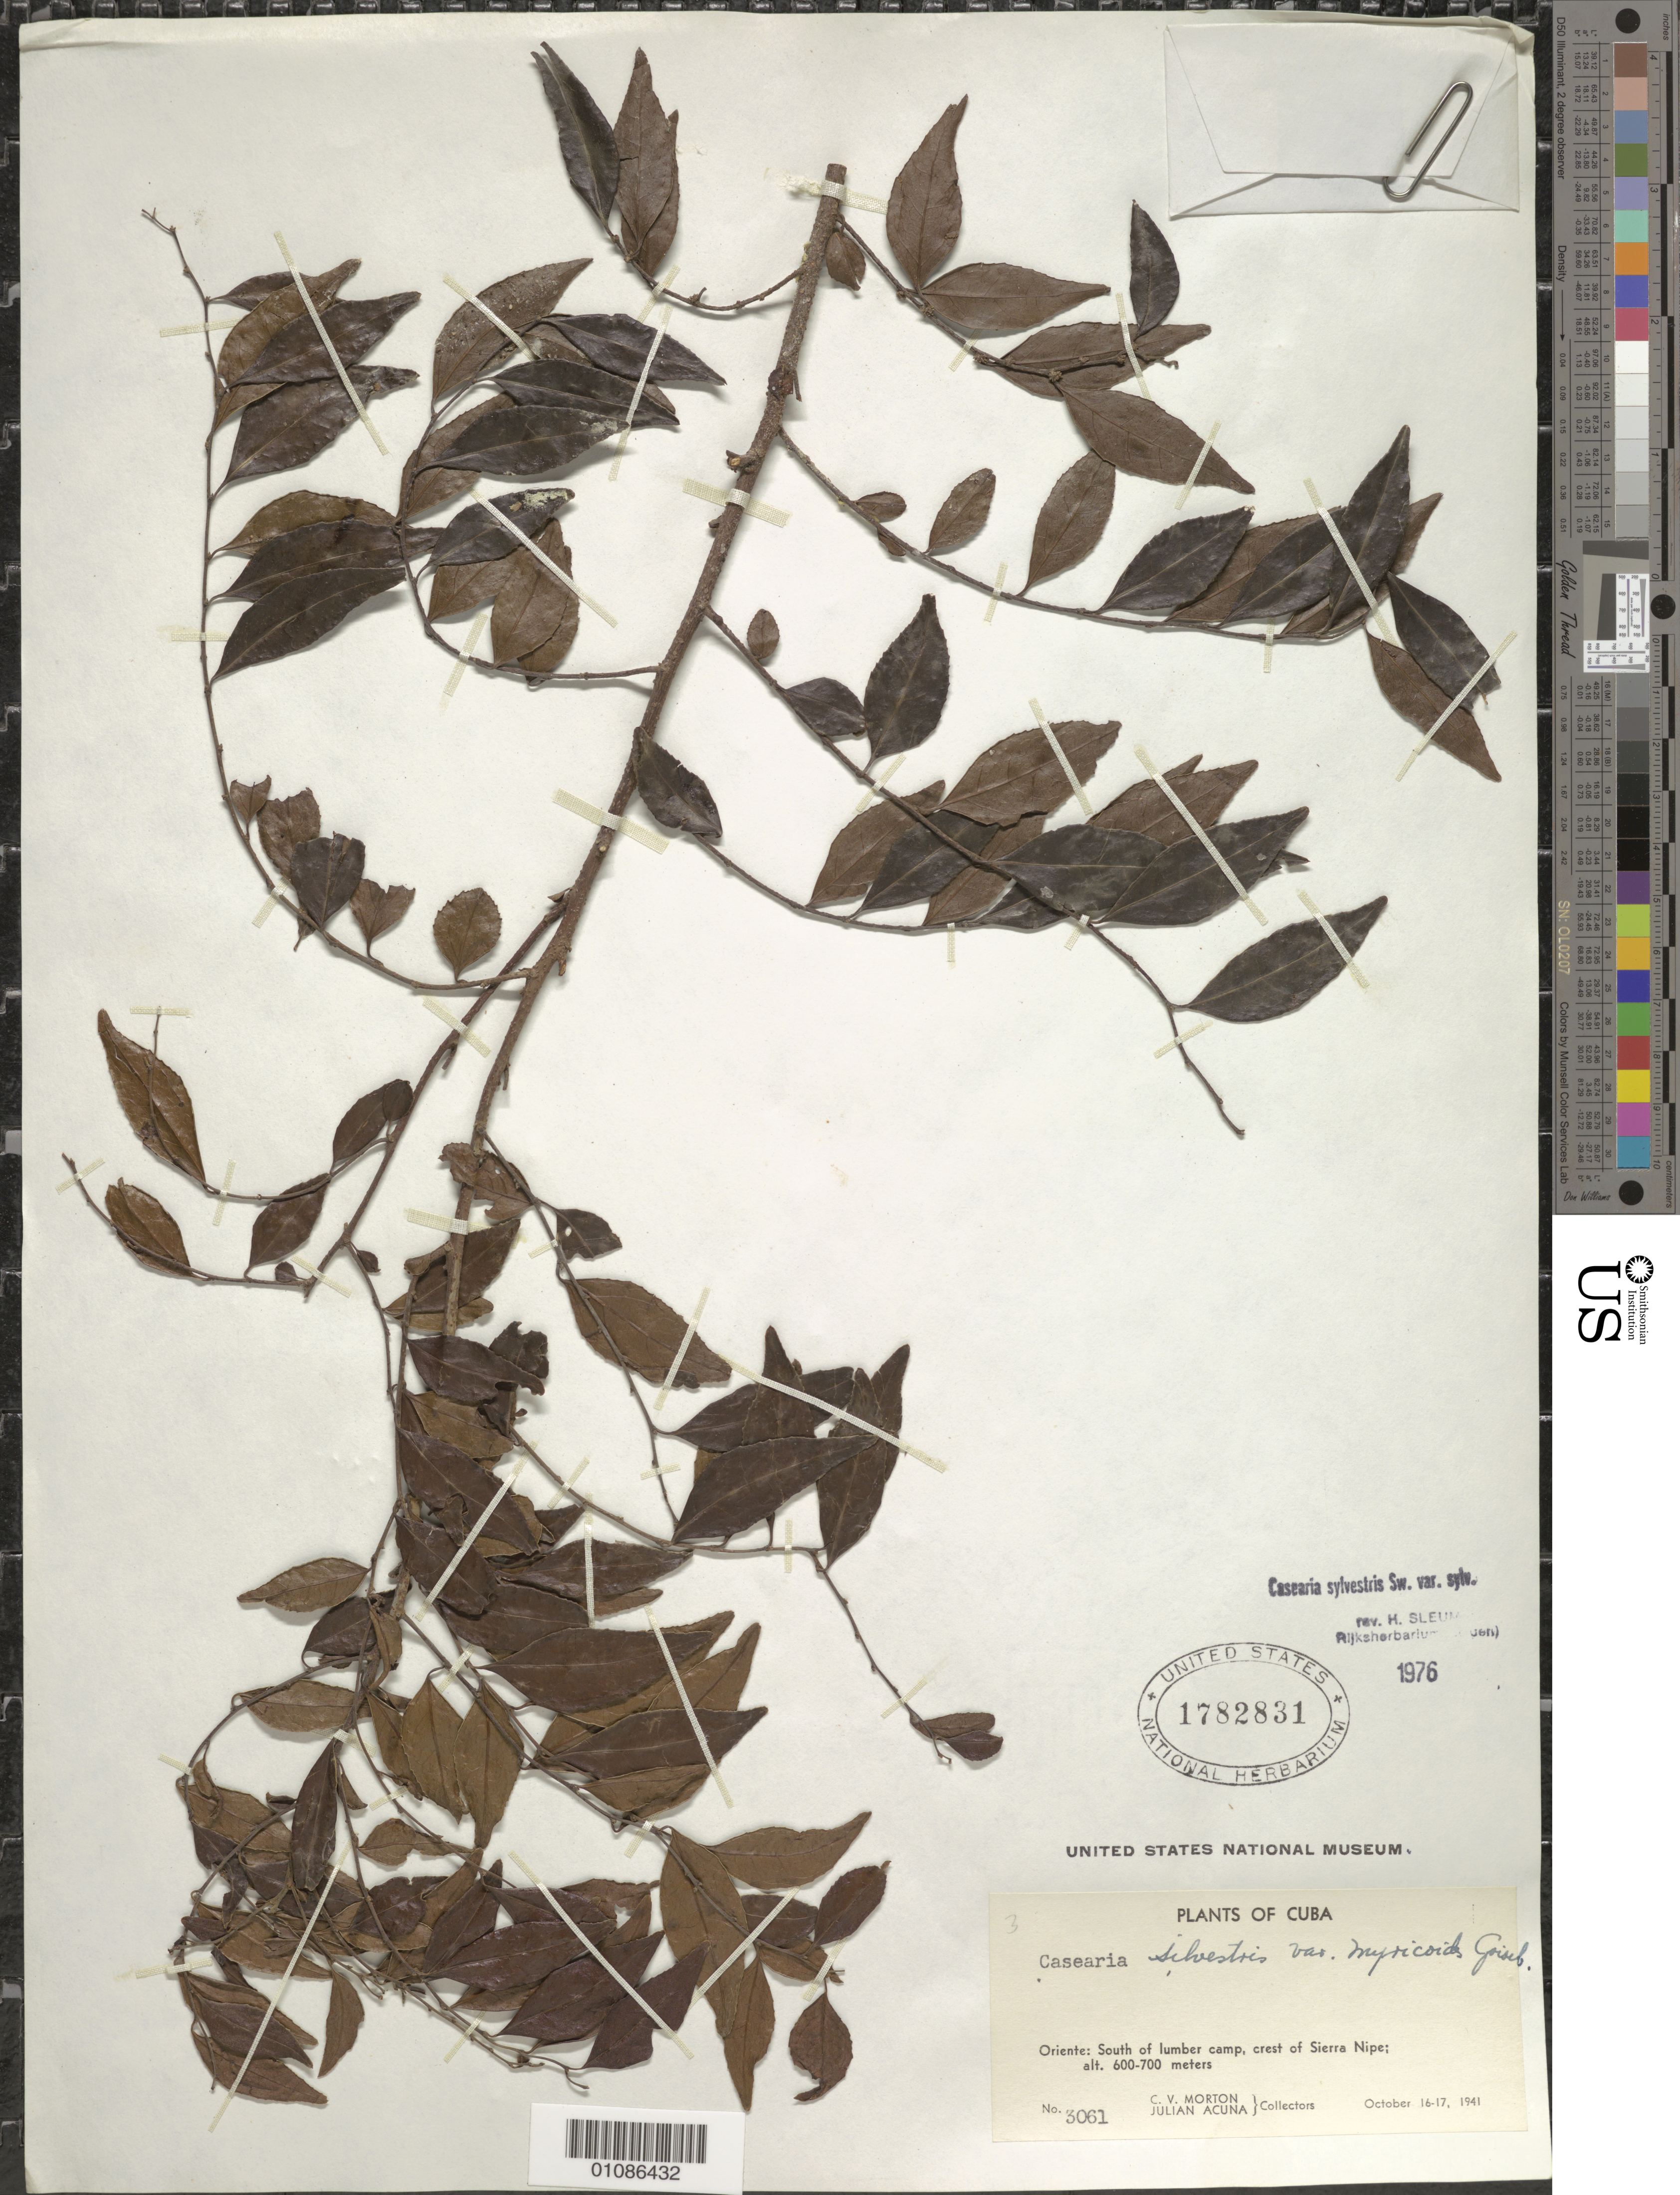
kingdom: Plantae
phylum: Tracheophyta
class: Magnoliopsida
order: Malpighiales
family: Salicaceae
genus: Casearia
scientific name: Casearia sylvestris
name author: Sw.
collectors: C. V. Morton & J. Acuña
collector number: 3061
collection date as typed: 16 Oct 1941 to 17 Oct 1941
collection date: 1941-10-16/1941-10-17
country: Cuba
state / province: Holguín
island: Cuba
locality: S of lumber camp, crest of Sierra Nipe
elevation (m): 600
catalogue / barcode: US 1782831